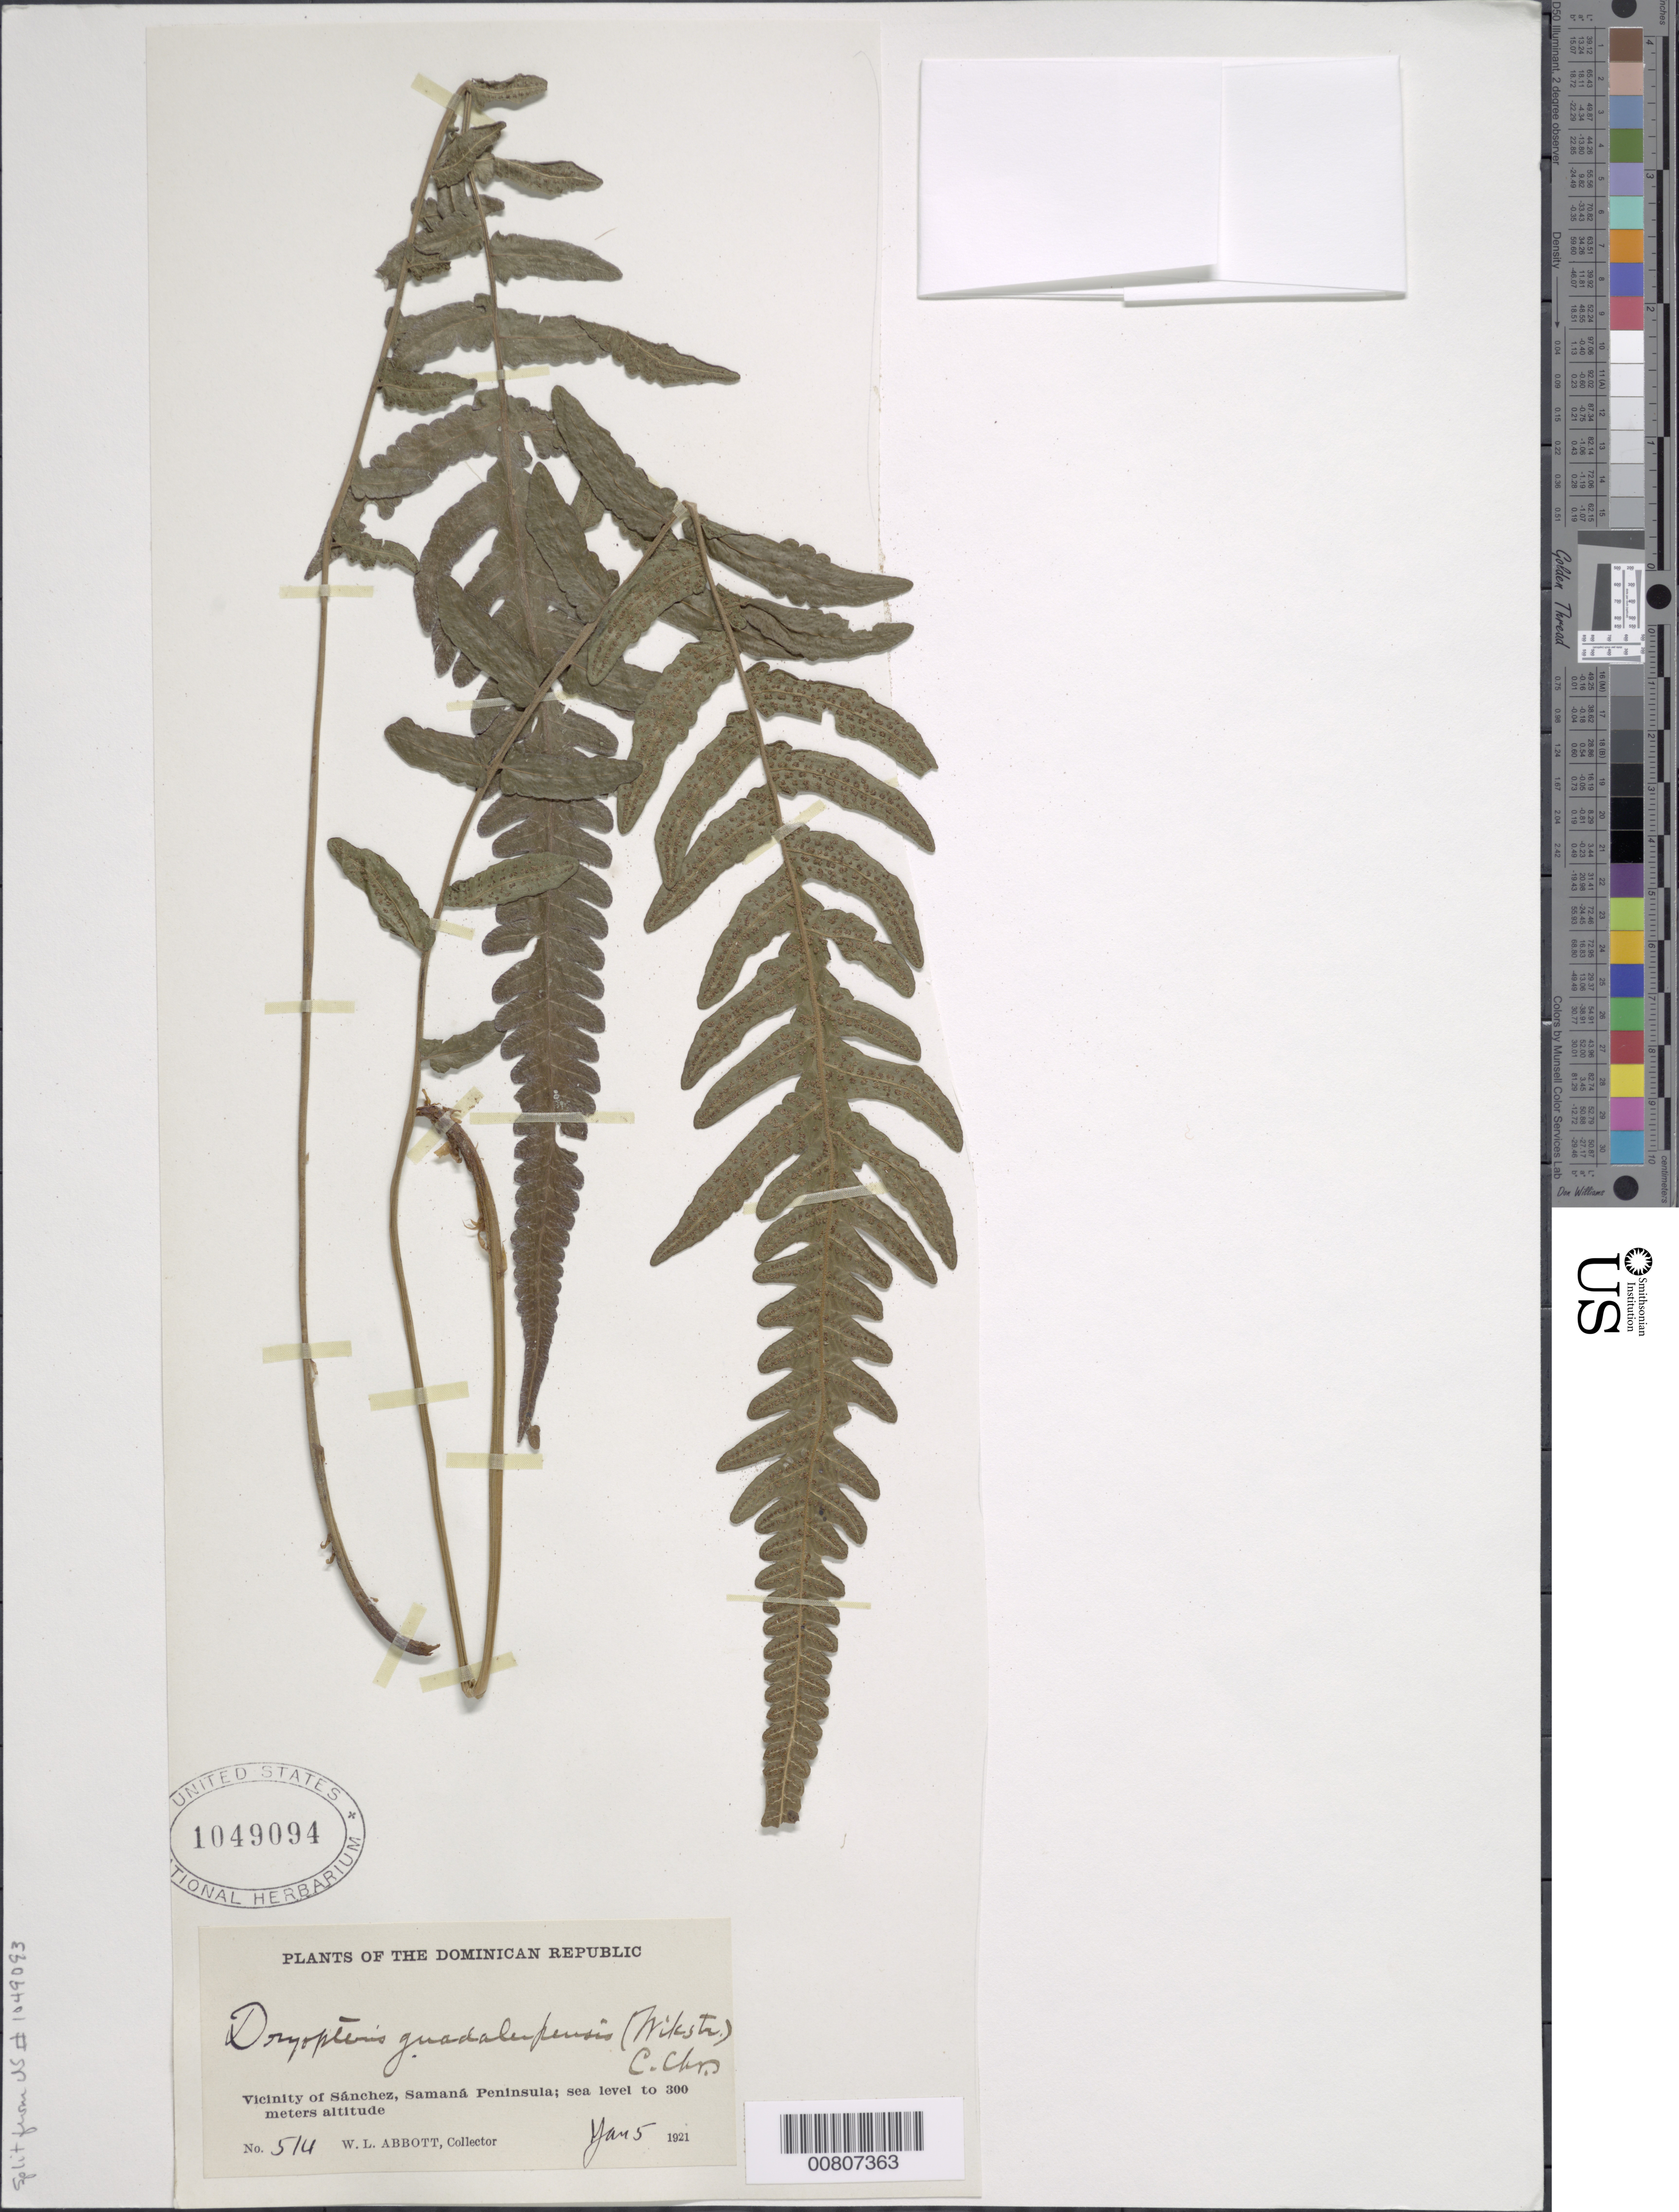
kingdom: Plantae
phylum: Tracheophyta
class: Polypodiopsida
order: Polypodiales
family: Thelypteridaceae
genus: Goniopteris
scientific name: Goniopteris guadelupensis (Wikstr.) comb. nov., ined 2015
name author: (Wikstr.)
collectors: W. L. Abbott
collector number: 514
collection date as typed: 05 Apr 1921 to 10 Apr 1921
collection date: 1921-04-05/1921-04-10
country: Dominican Republic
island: Hispaniola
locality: Sánchez vicinity, Samaná Peninsula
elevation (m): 0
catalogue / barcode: US 1049094